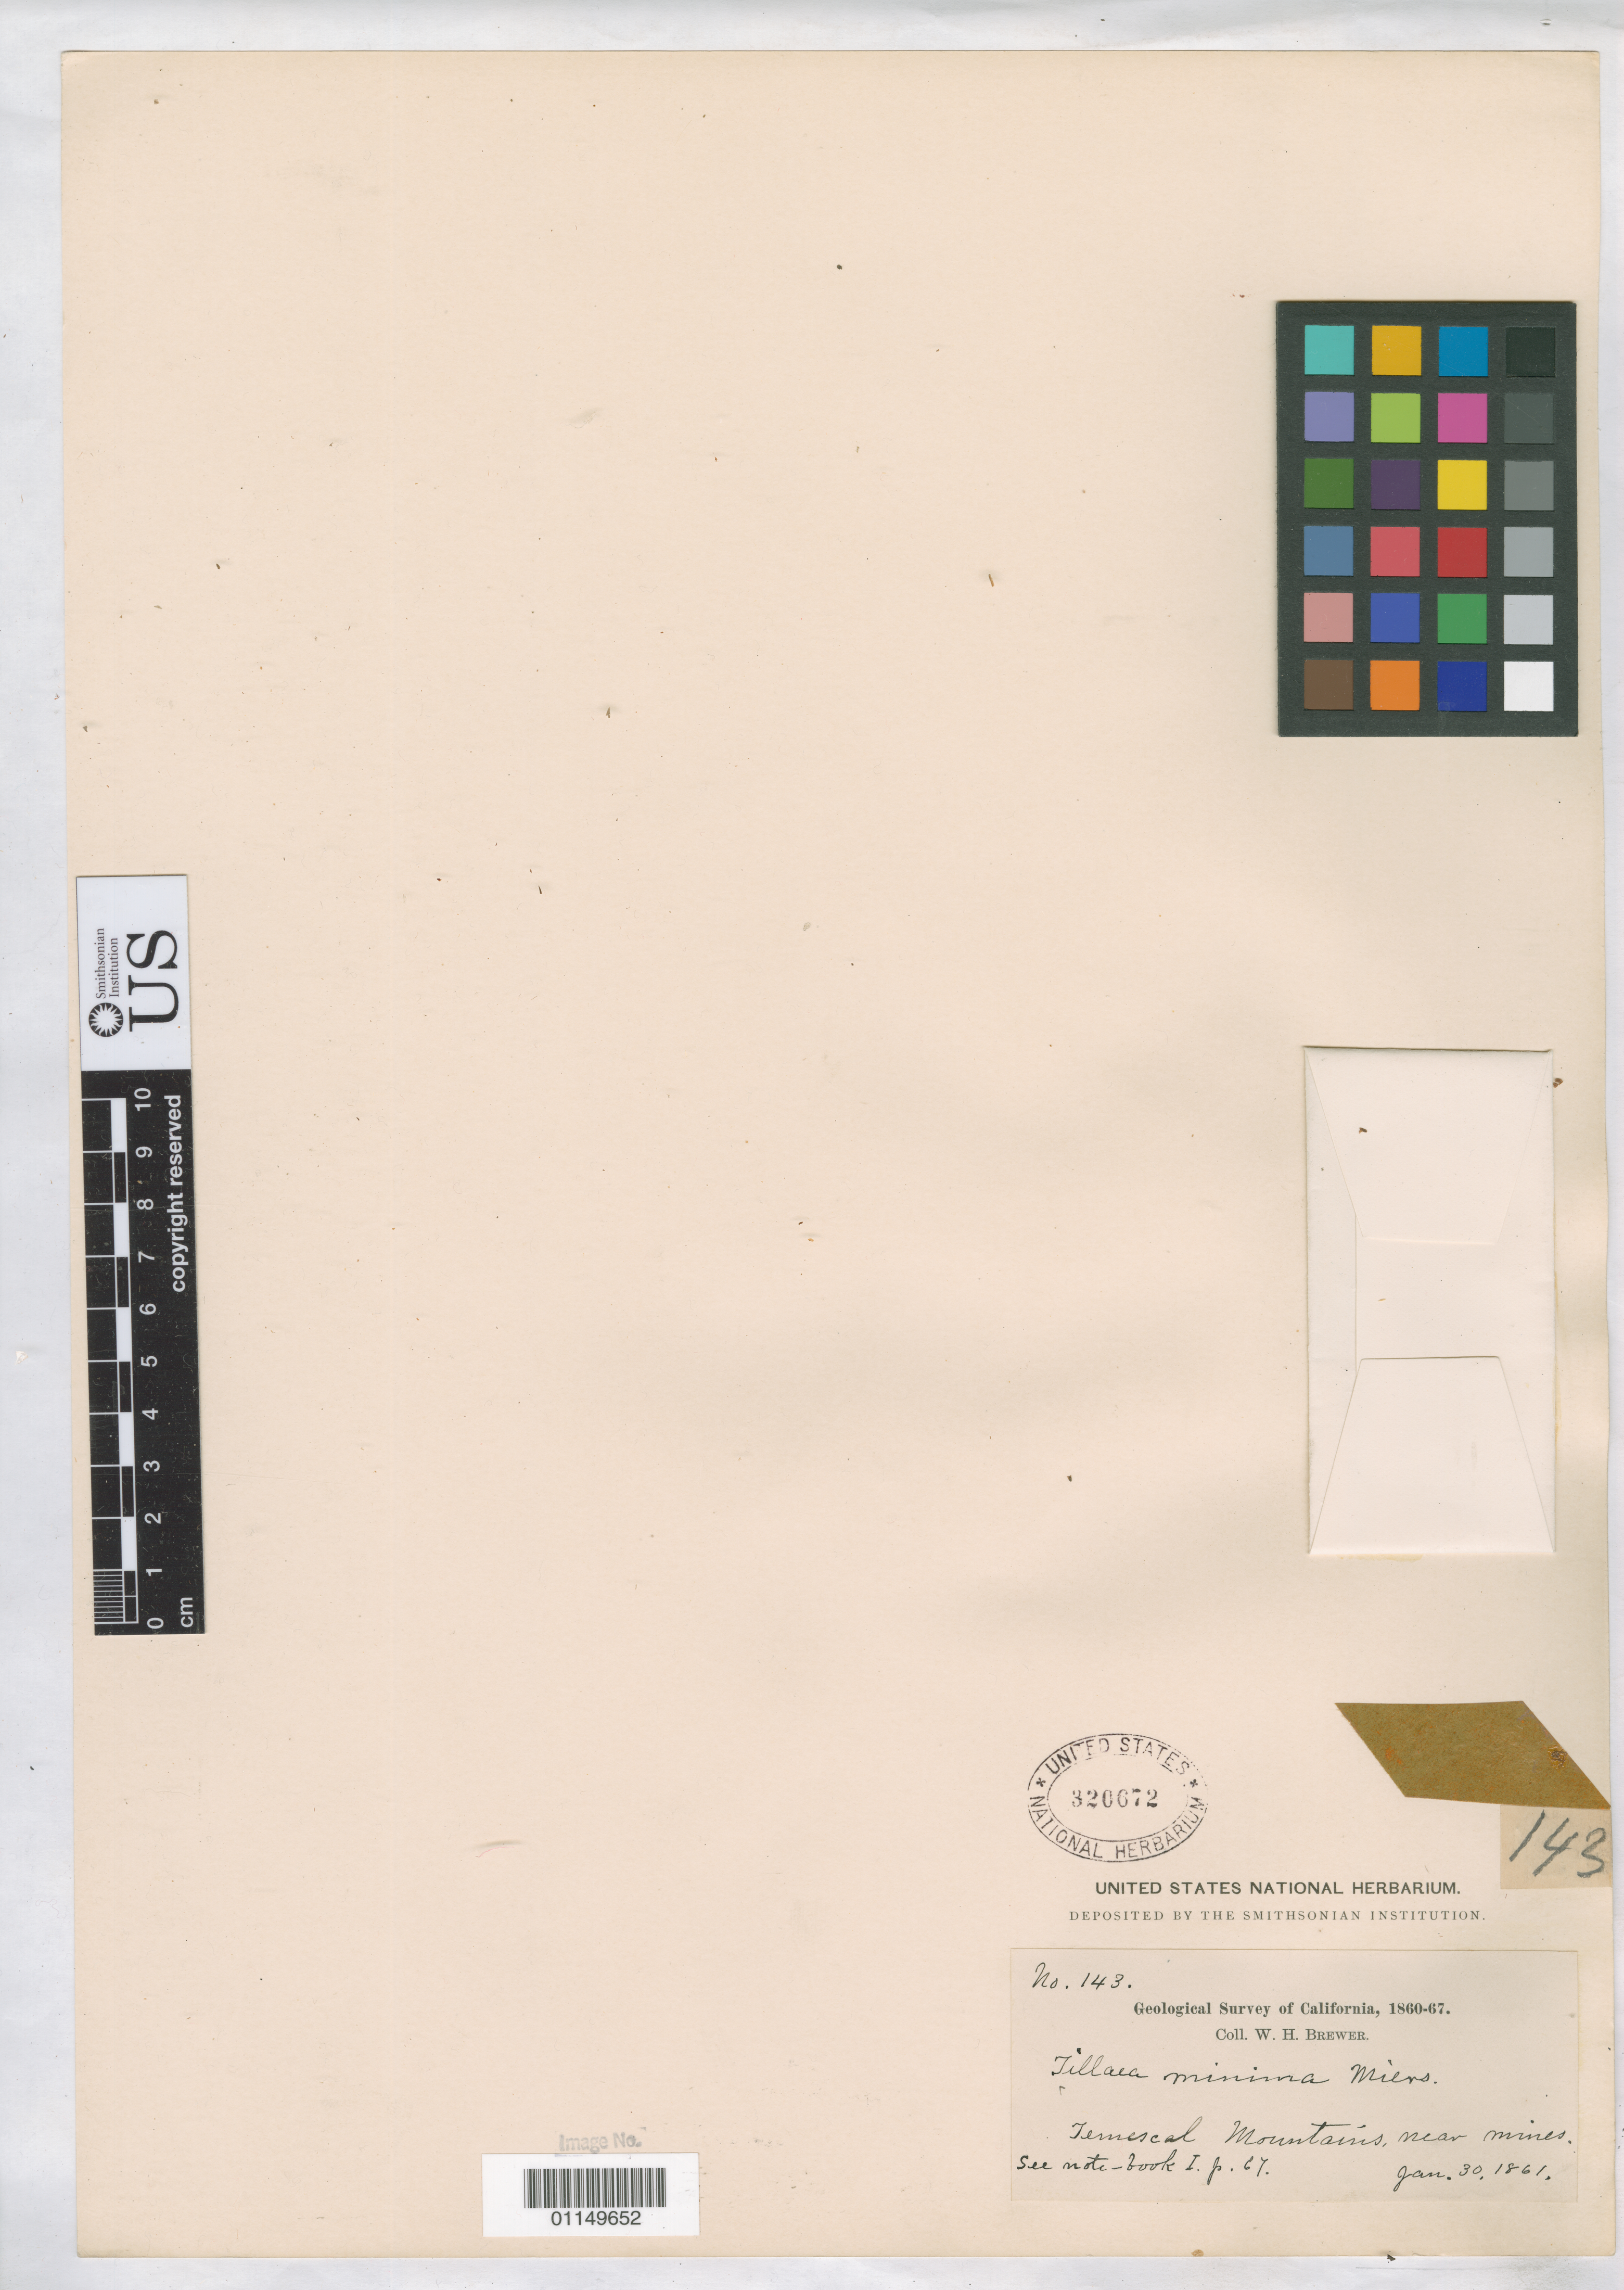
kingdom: Plantae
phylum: Tracheophyta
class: Magnoliopsida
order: Saxifragales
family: Crassulaceae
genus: Crassula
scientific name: Crassula connata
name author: (Ruiz & Pav.) A. Berger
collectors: W. H. Brewer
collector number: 143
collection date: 1861-01-30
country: United States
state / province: California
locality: Temescal Mts., near mines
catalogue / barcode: US 320672